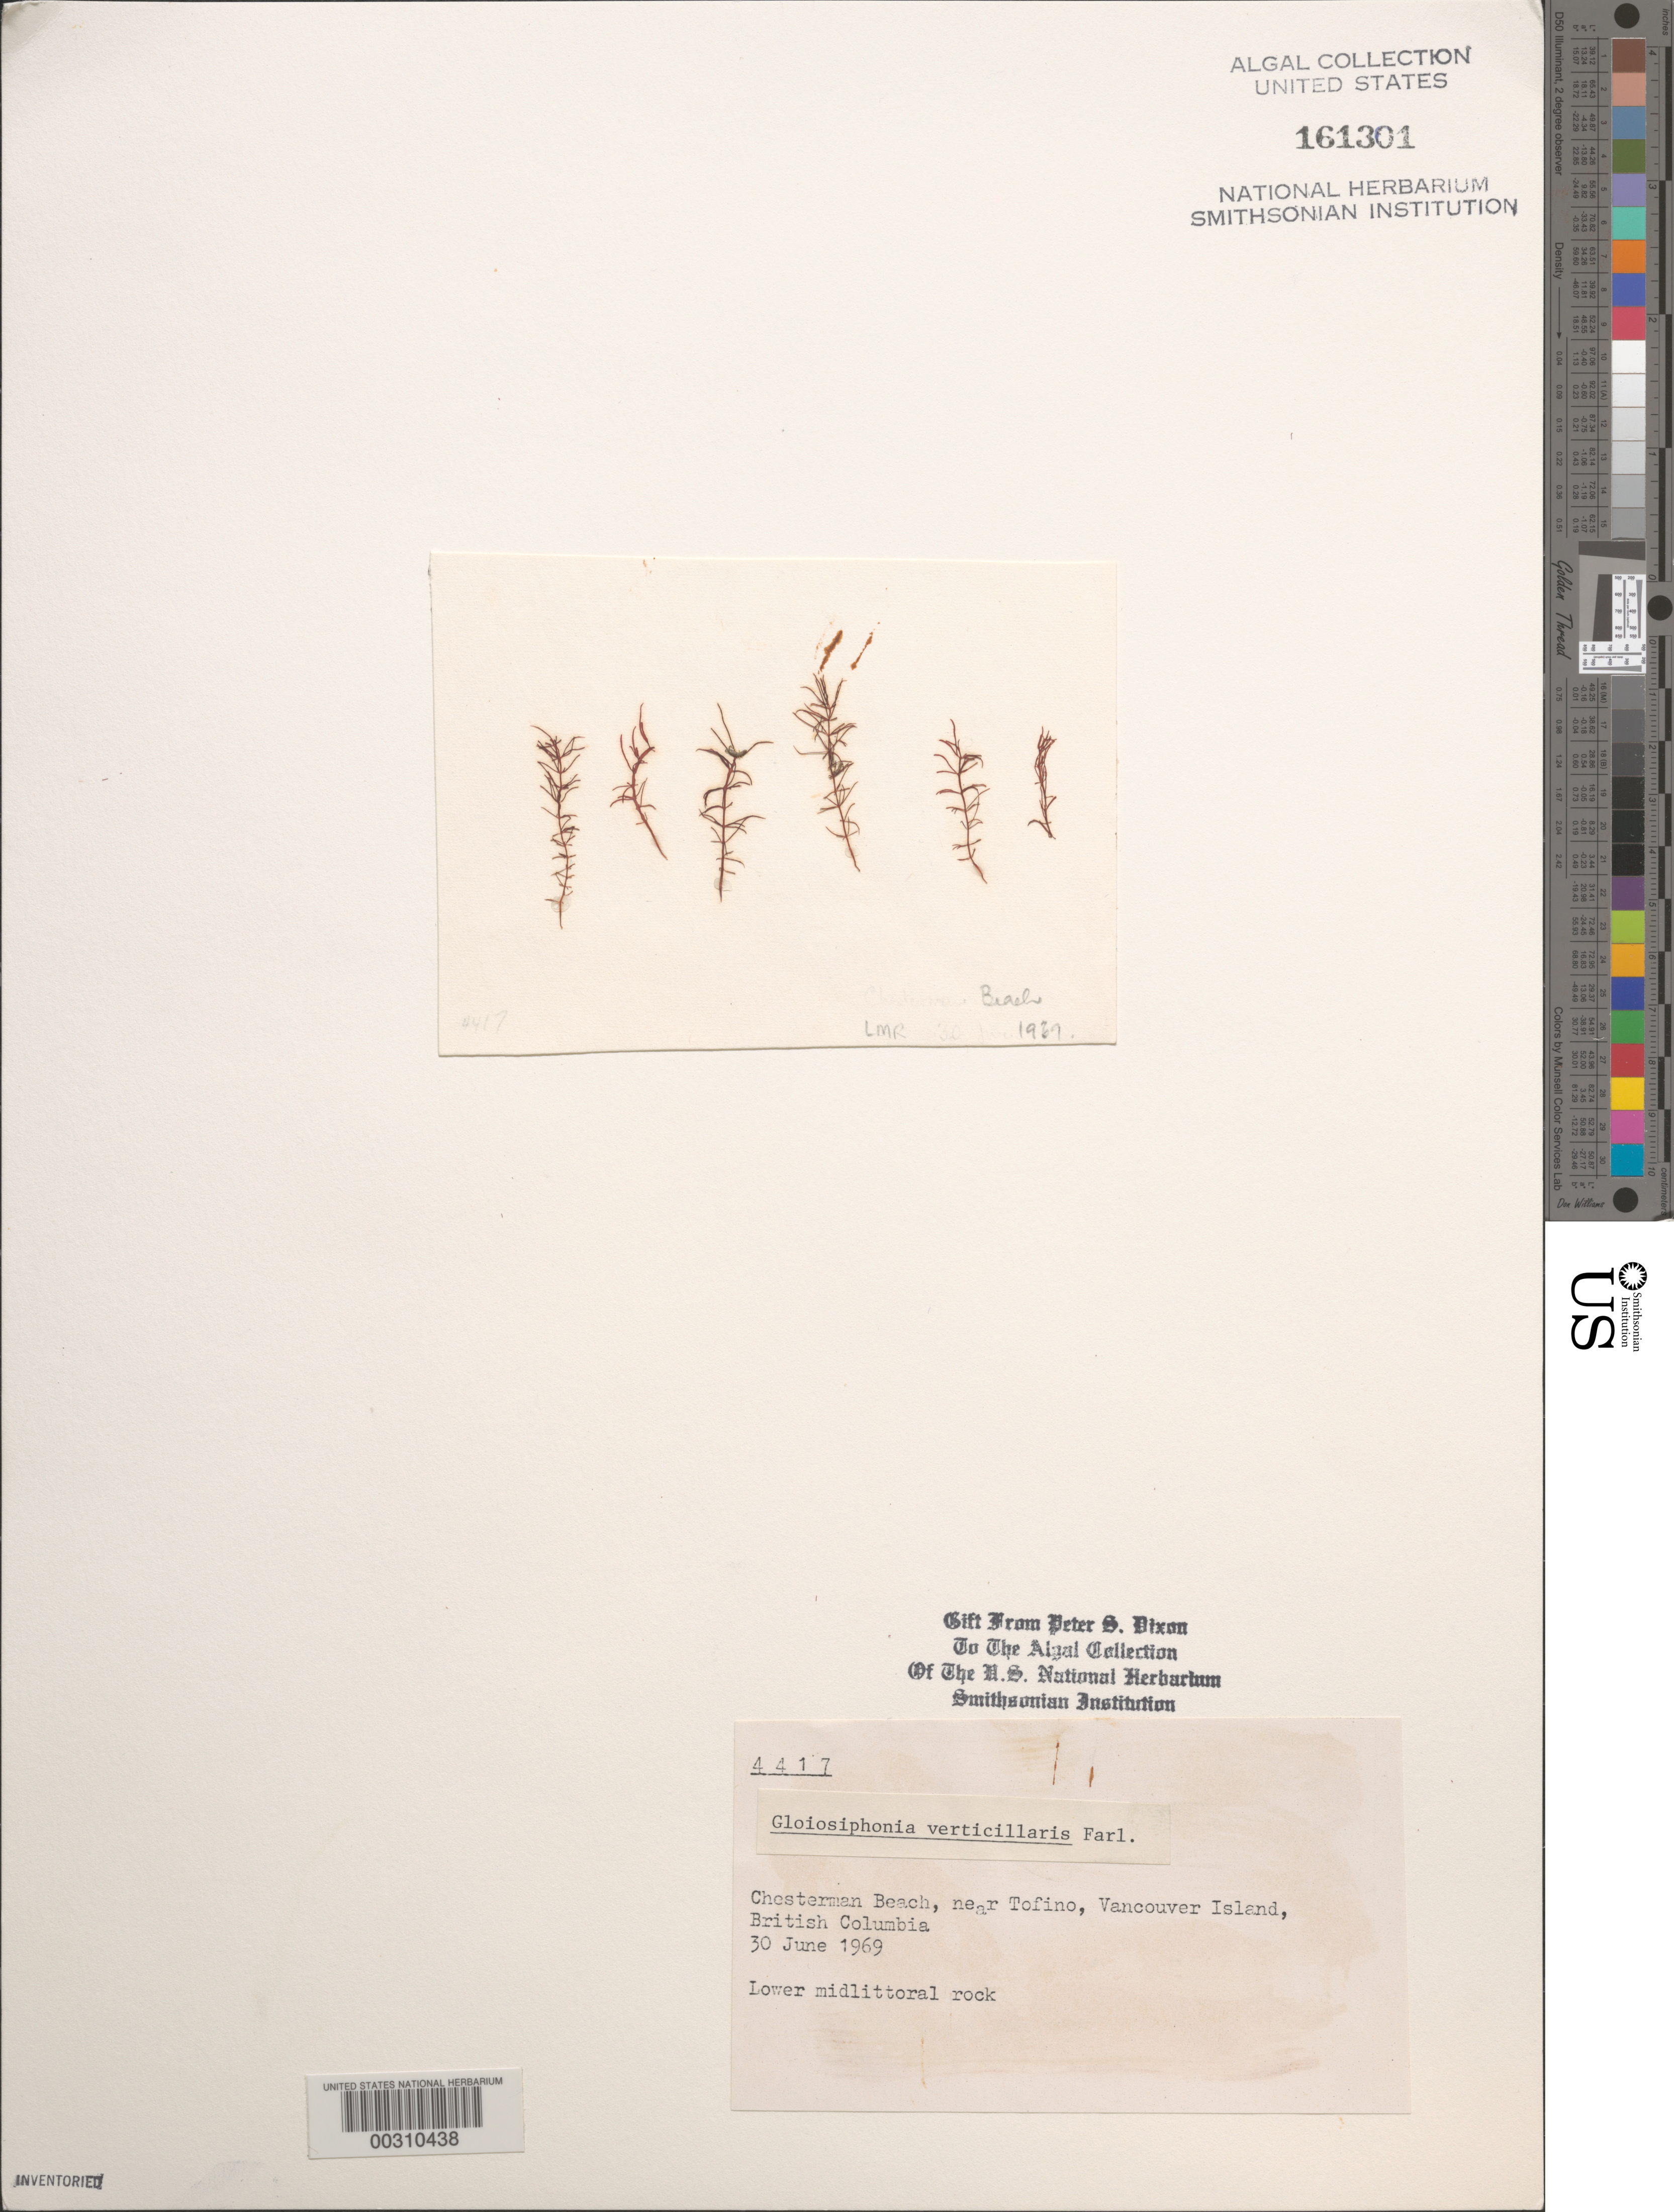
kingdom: Plantae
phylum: Rhodophyta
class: Florideophyceae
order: Gigartinales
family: Gloiosiphoniaceae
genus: Gloiosiphonia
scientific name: Gloiosiphonia verticillaris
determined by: Dixon, P. S.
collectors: P. S. Dixon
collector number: PSD 4417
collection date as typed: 30 Jun 1969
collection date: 1969-06-30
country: Canada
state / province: British Columbia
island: Vancouver Island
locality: Chesterman Beach, near Tofino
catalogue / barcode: US 161301